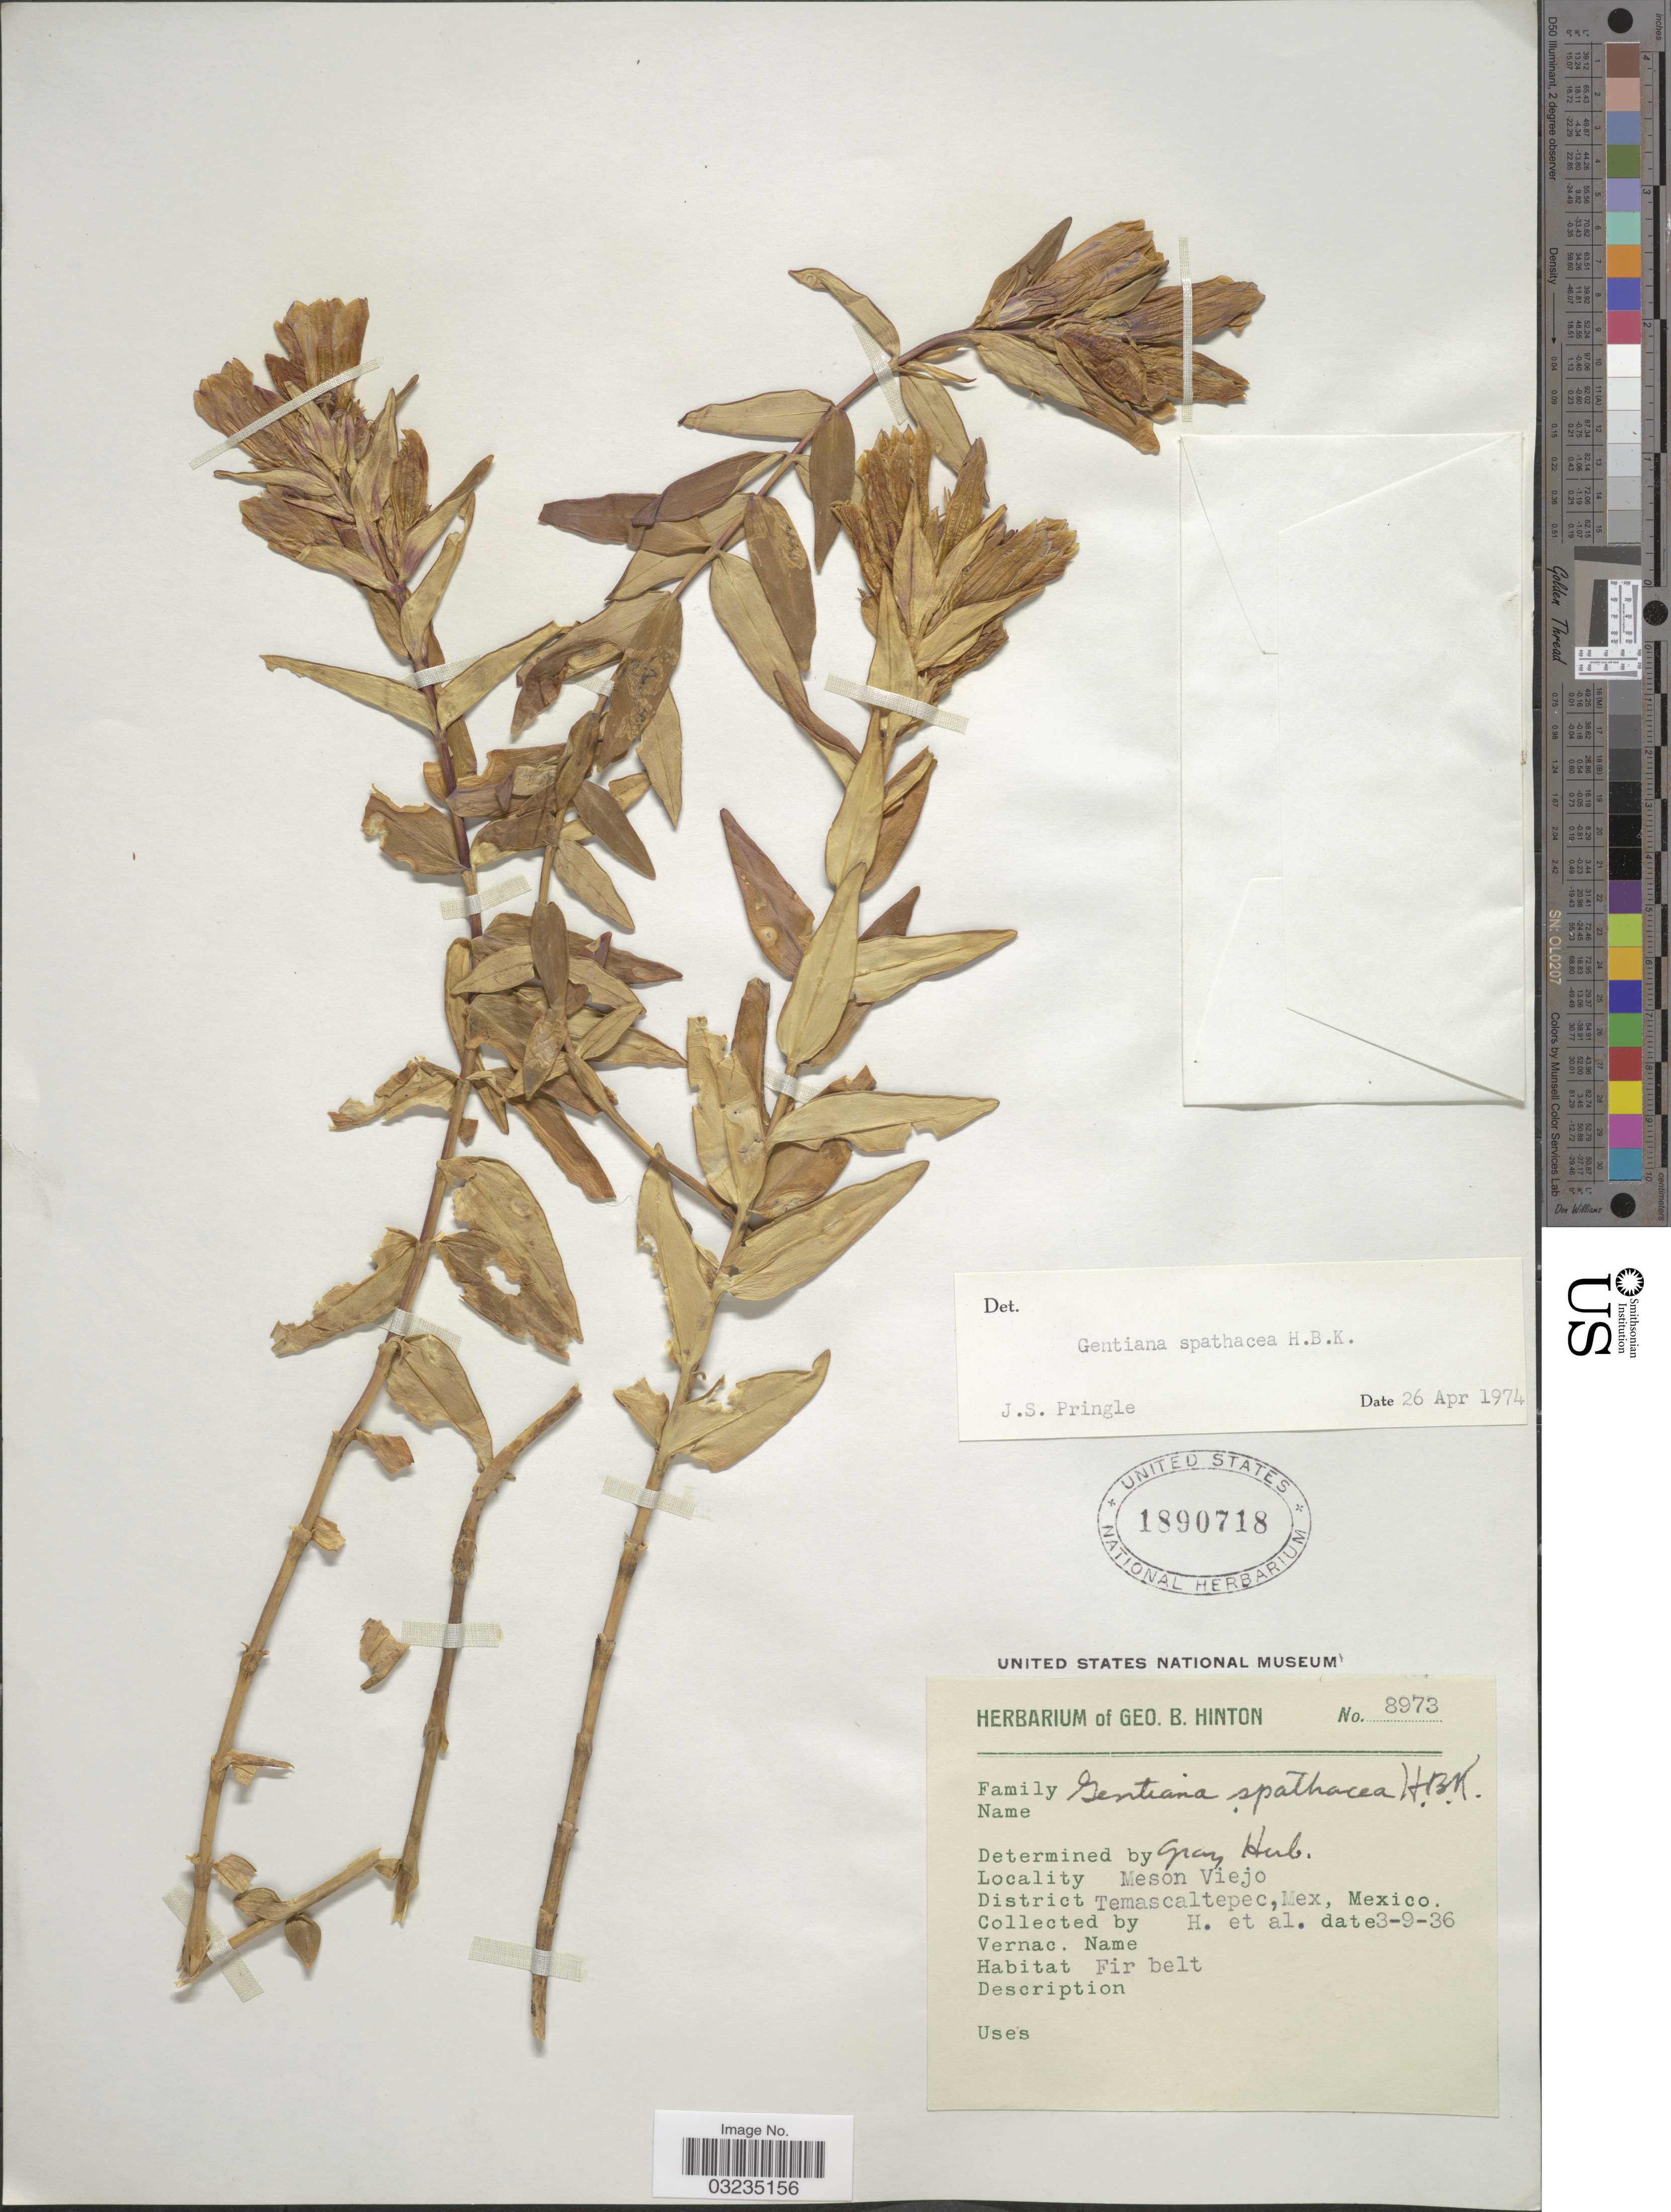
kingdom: Plantae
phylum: Tracheophyta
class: Magnoliopsida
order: Gentianales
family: Gentianaceae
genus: Gentiana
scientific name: Gentiana spathacea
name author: Kunth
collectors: G. B. Hinton & et al.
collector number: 8973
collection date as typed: Transcribed d/m/y: 3/9/36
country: Mexico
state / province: México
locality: Meson Viejo. District Temascaltepec, Mex.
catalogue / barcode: US 1890718